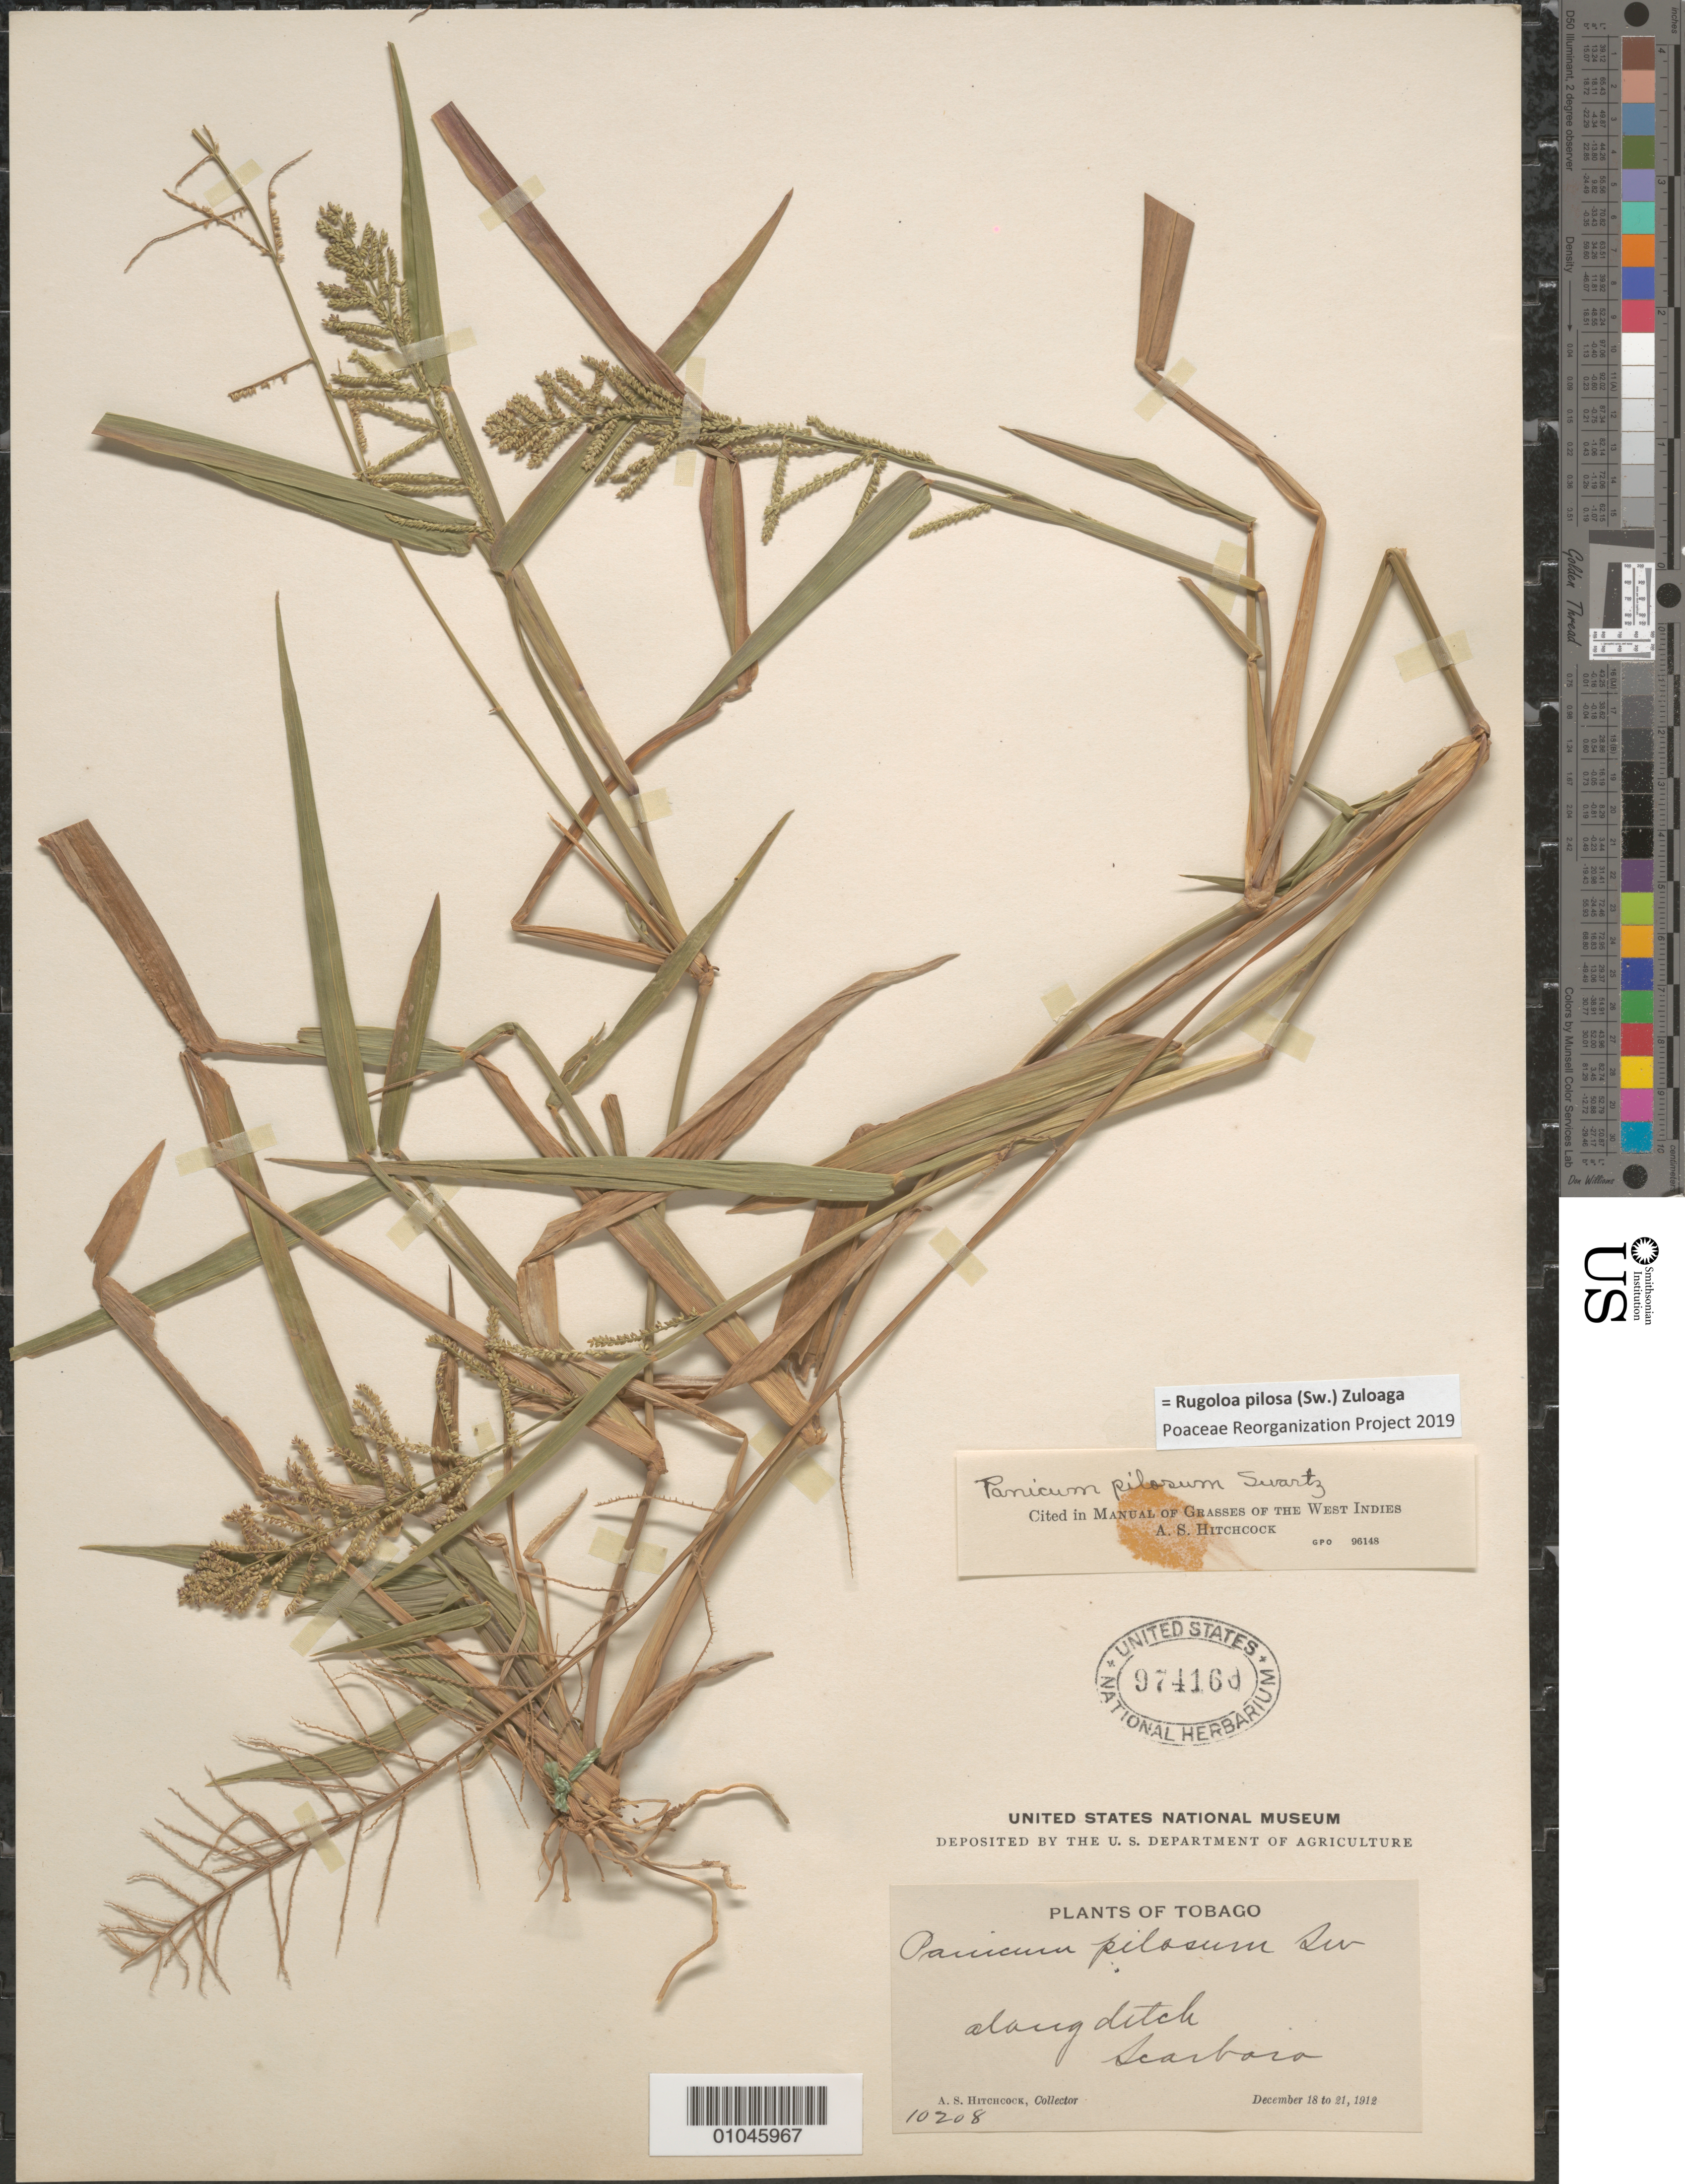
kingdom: Plantae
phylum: Tracheophyta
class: Liliopsida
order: Poales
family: Poaceae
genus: Panicum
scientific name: Panicum pilosum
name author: Sw.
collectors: A. S. Hitchcock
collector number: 10208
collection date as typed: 18 Dec 1912 to 21 Dec 1912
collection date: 1912-12-18/1912-12-21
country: Trinidad and Tobago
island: Tobago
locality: Along ditch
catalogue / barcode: US 974160